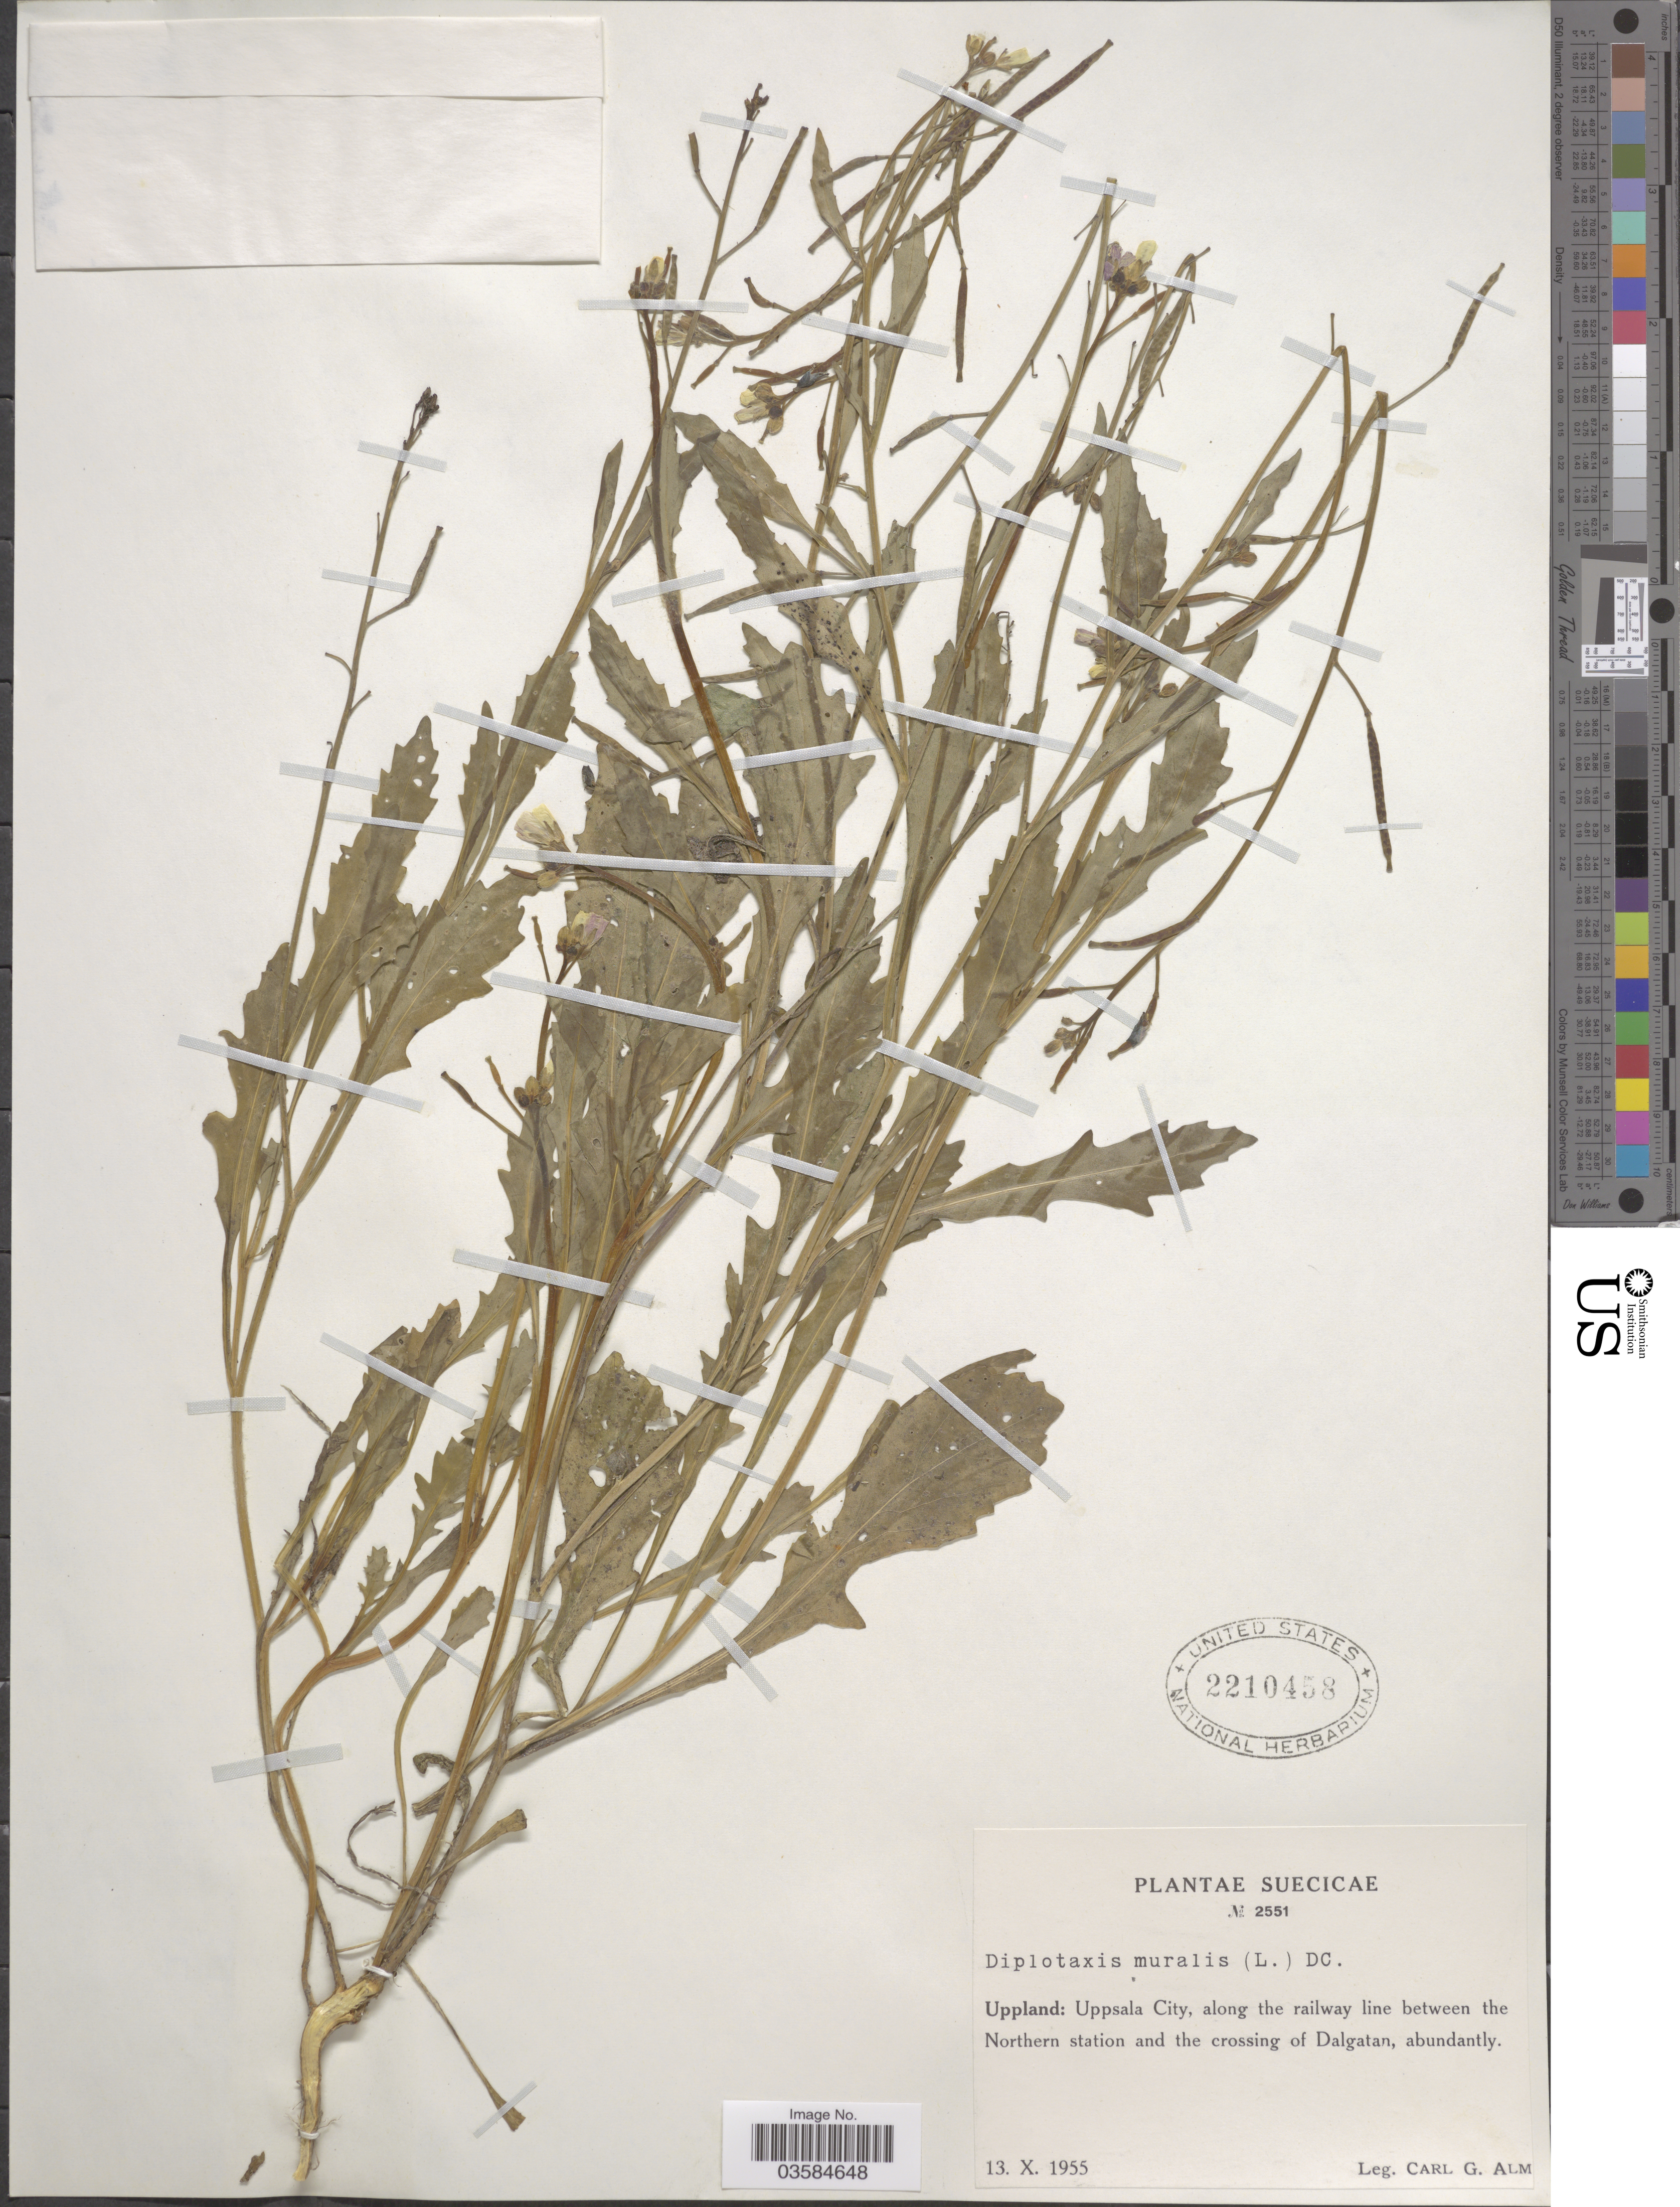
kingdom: Plantae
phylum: Tracheophyta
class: Magnoliopsida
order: Brassicales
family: Brassicaceae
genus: Diplotaxis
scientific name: Diplotaxis muralis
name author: (L.) DC.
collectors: C. G. Alm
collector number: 2551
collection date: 1955-10-13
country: Sweden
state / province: Uppsala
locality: Suecicae. Uppland: Uppsala City, along the railway line between the Northern station and the crossing of Dalgatan.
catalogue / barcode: US 2210458